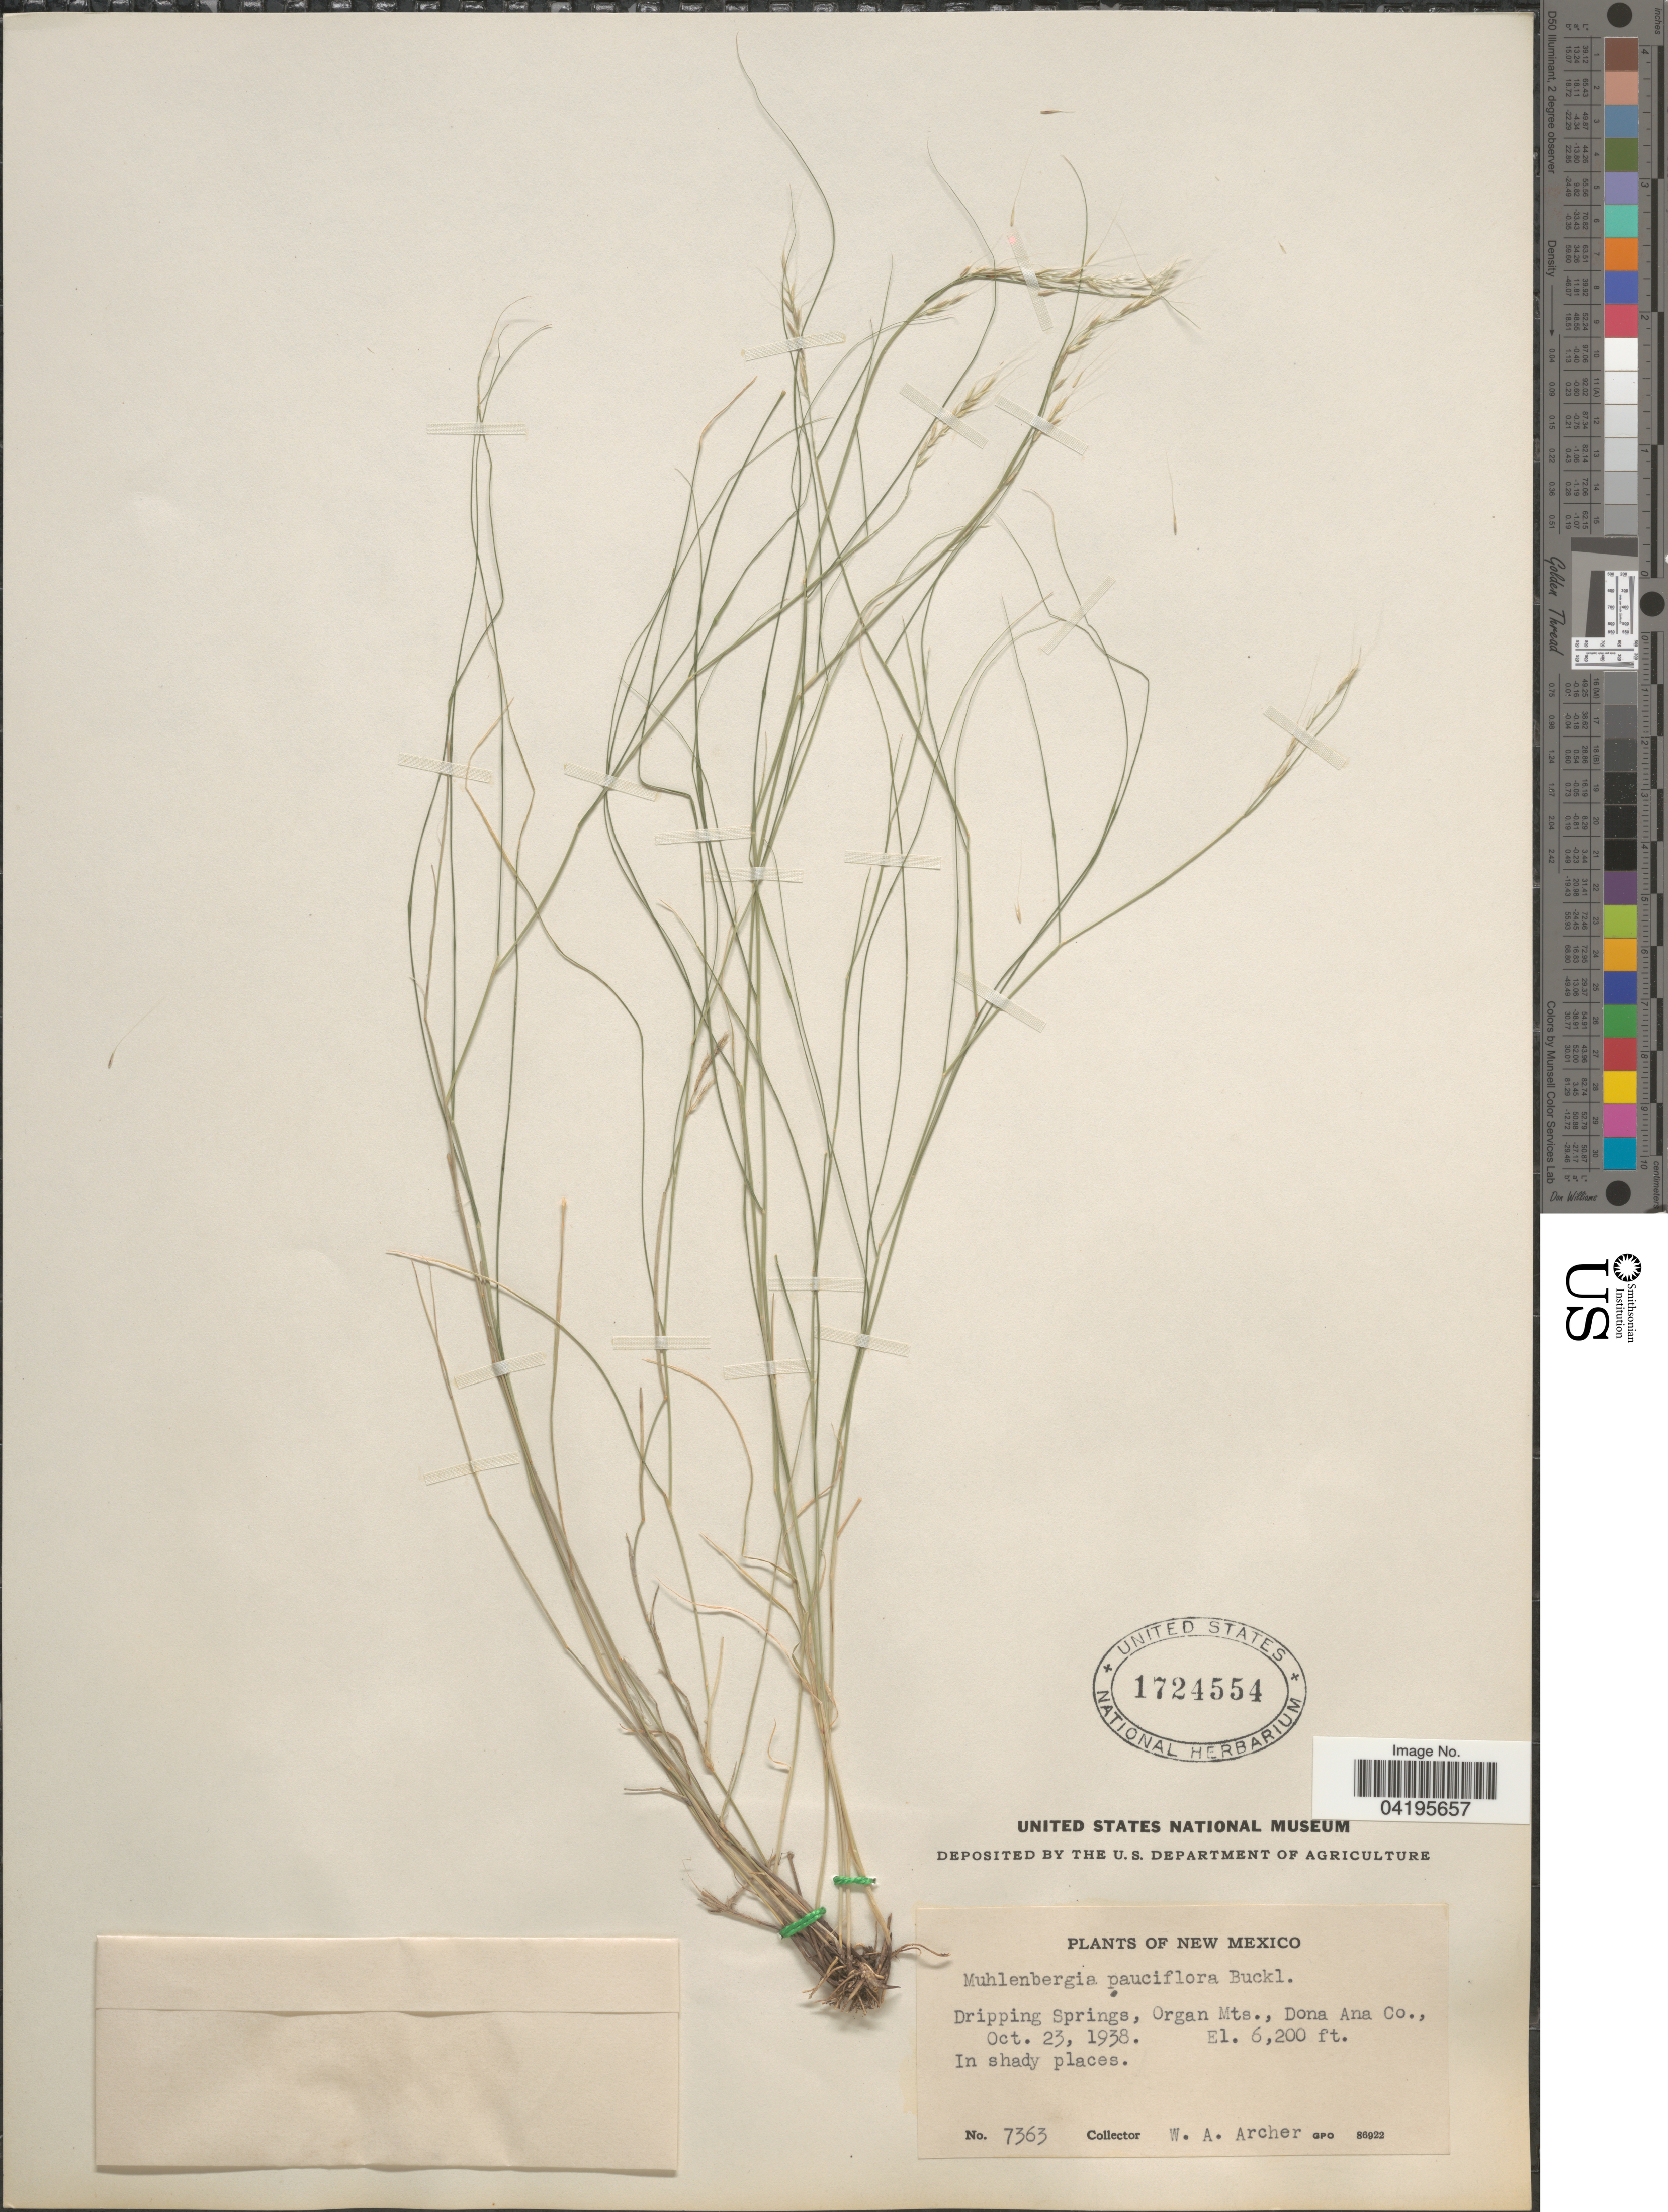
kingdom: Plantae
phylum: Tracheophyta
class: Liliopsida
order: Poales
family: Poaceae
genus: Muhlenbergia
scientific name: Muhlenbergia pauciflora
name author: Buckley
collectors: W. Archer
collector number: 7363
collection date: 1938-10-23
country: United States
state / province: New Mexico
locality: Dripping Springs, Organ Mts., Dona Ana Co.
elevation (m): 1890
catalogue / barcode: US 1724554